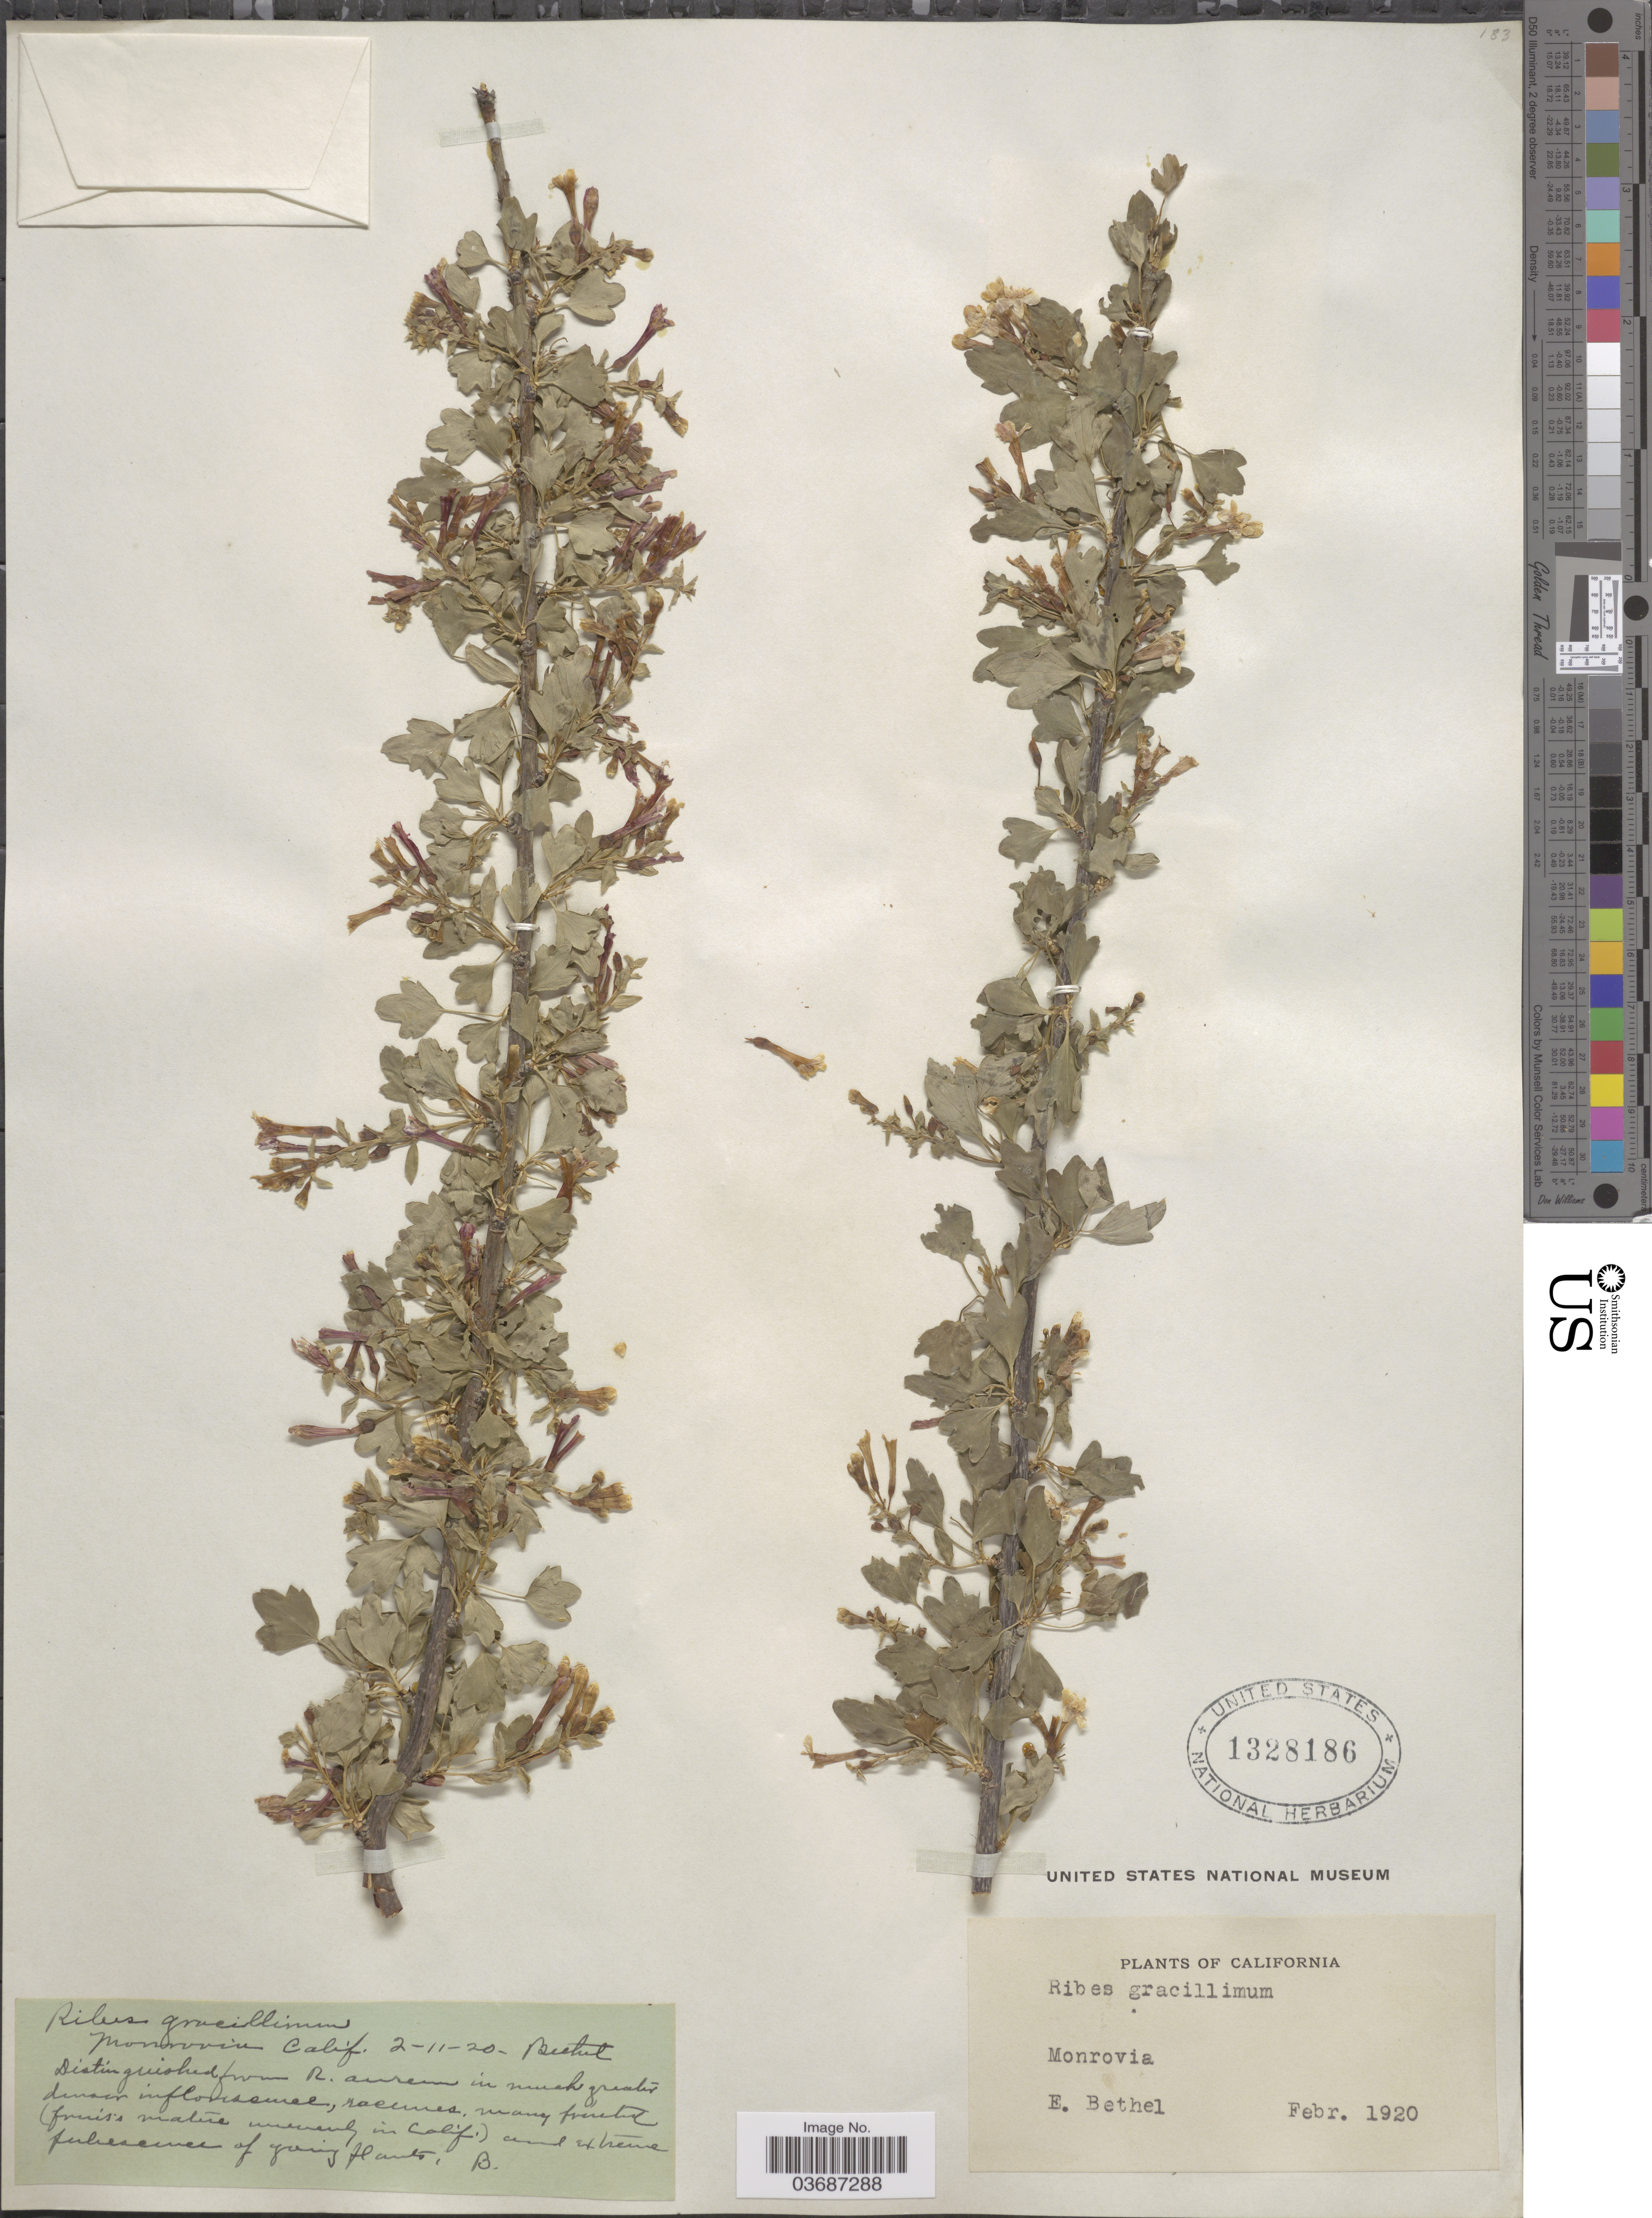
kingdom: Plantae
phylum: Tracheophyta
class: Magnoliopsida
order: Saxifragales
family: Grossulariaceae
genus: Ribes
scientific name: Ribes gracillimum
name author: Coville & Britton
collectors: E. Bethel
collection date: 1920-02-11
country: United States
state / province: California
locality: Monrovia.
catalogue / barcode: US 1328186